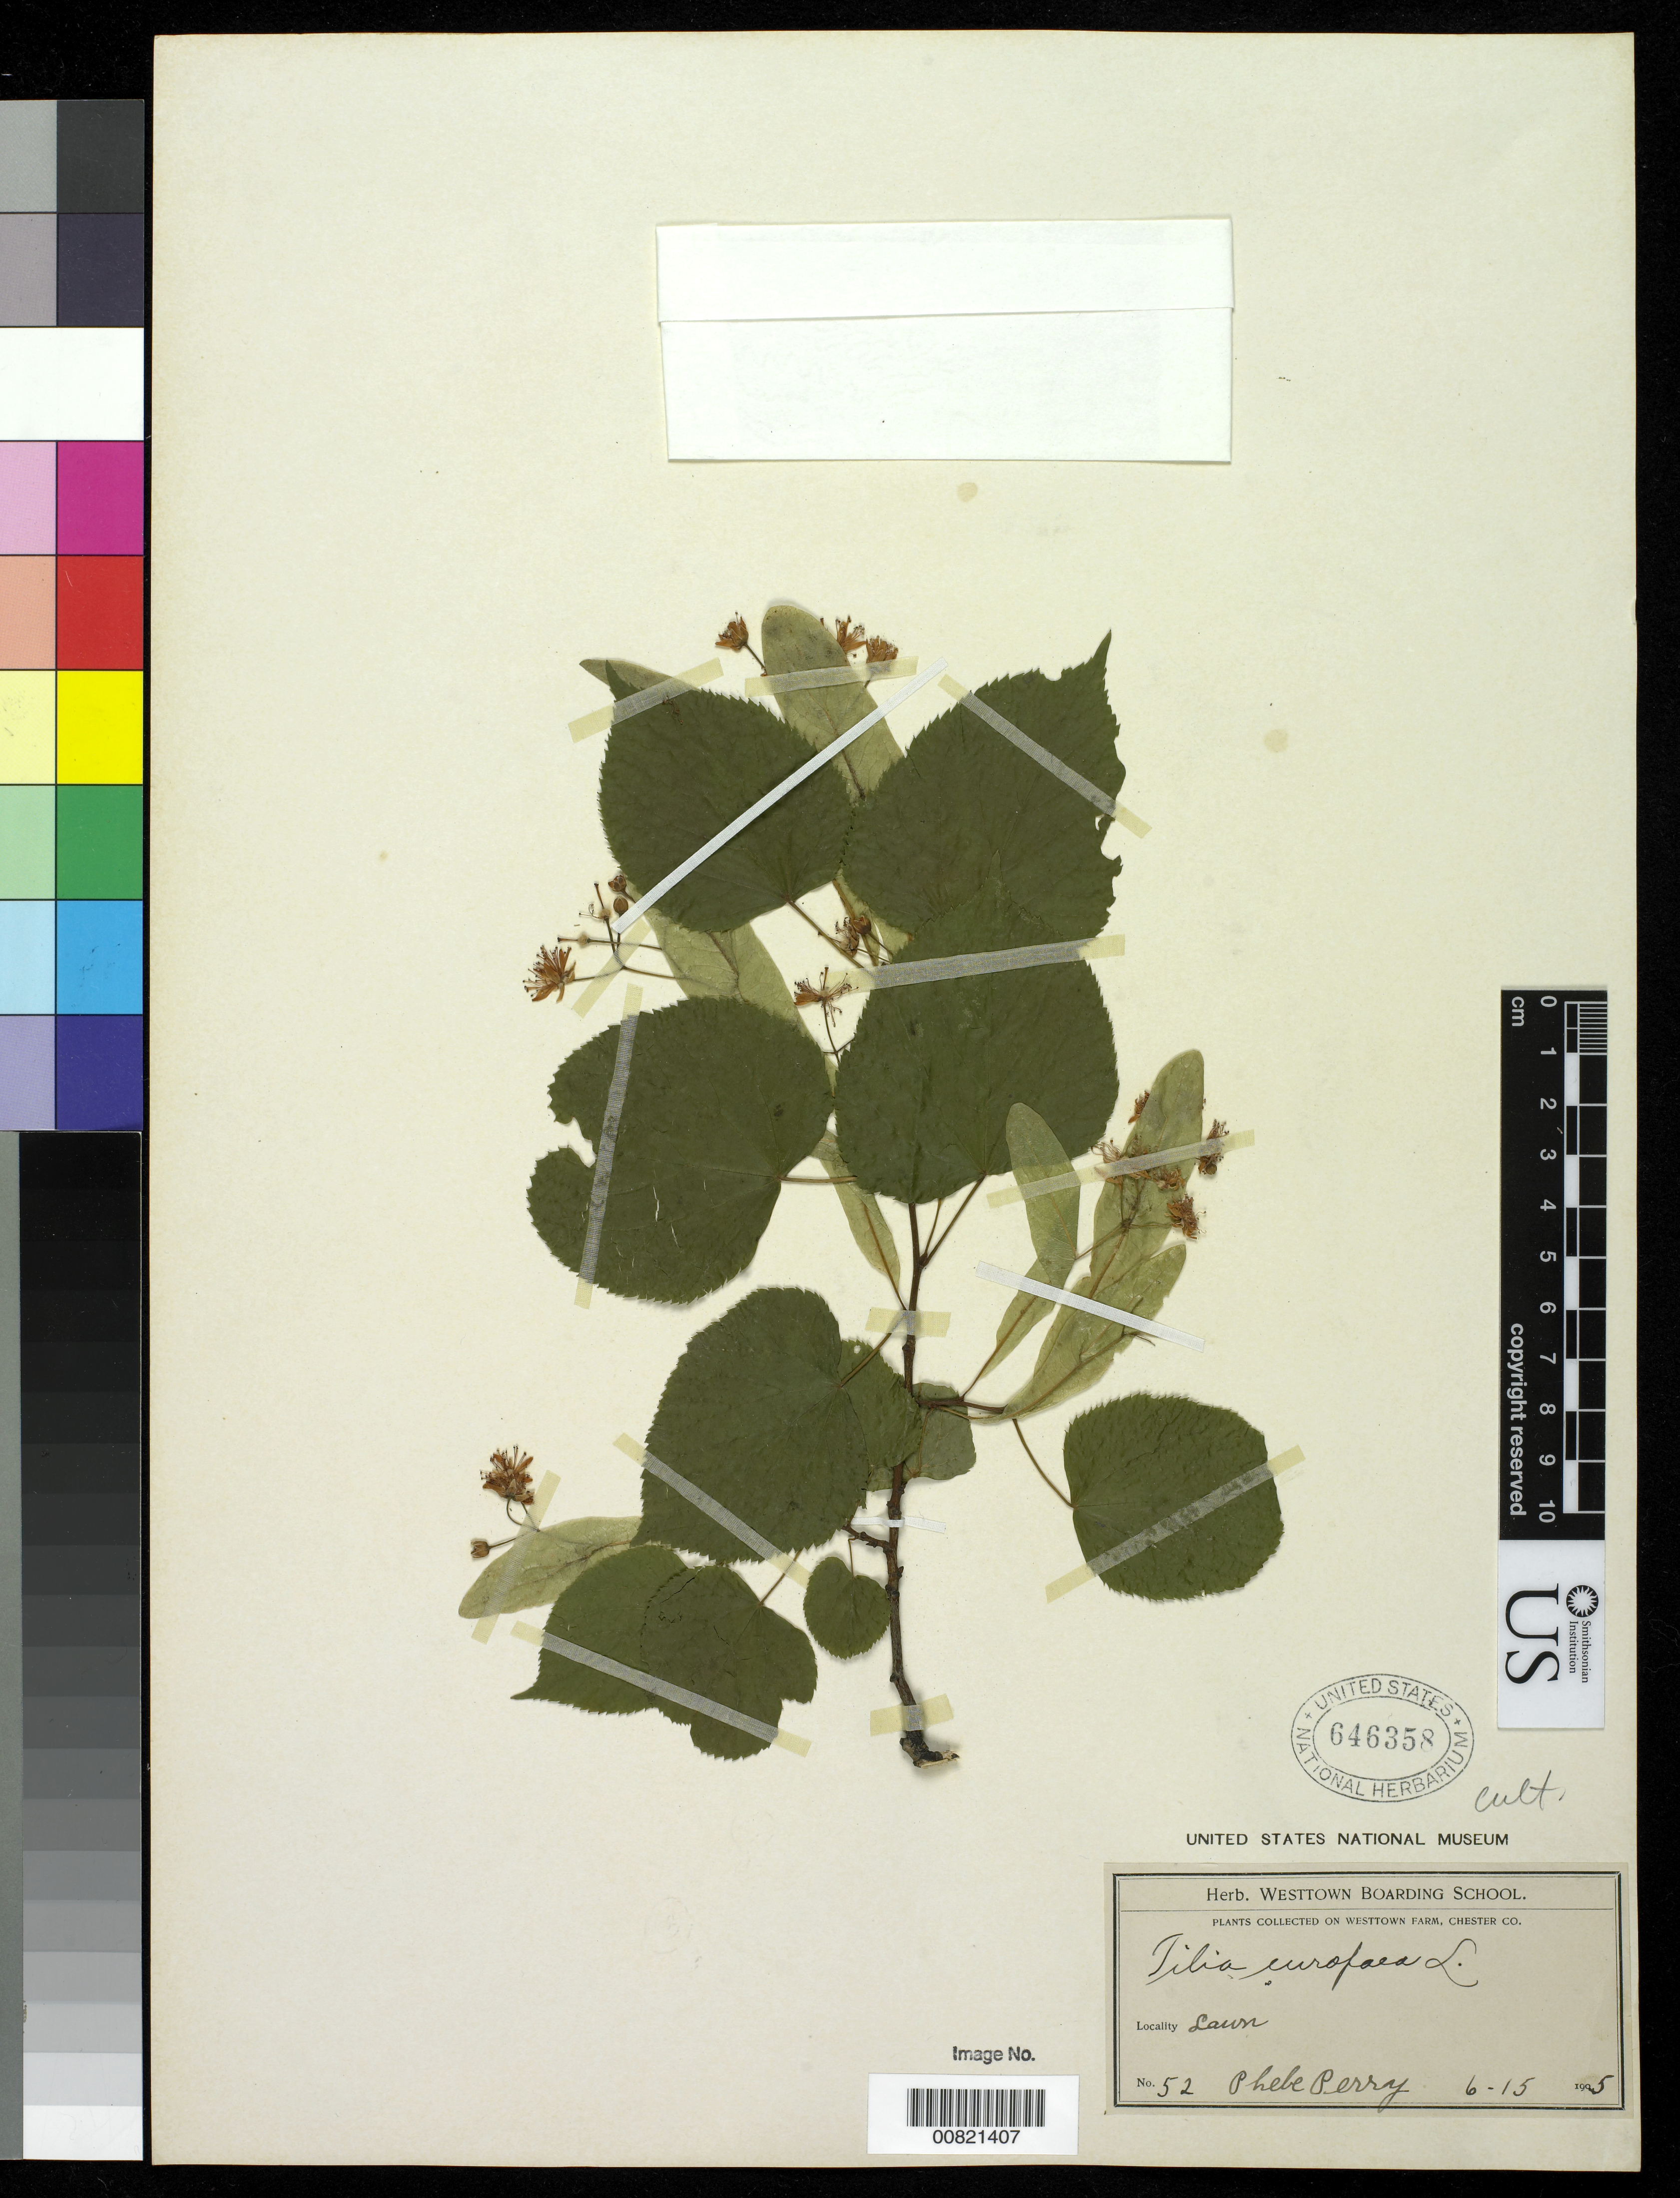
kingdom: Plantae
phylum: Tracheophyta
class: Magnoliopsida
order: Malvales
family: Malvaceae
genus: Tilia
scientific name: Tilia europaea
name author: L.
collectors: P. Perry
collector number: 52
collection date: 1905-06-15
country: United States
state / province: Pennsylvania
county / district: Chester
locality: Westtown Farm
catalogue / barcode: US 646358